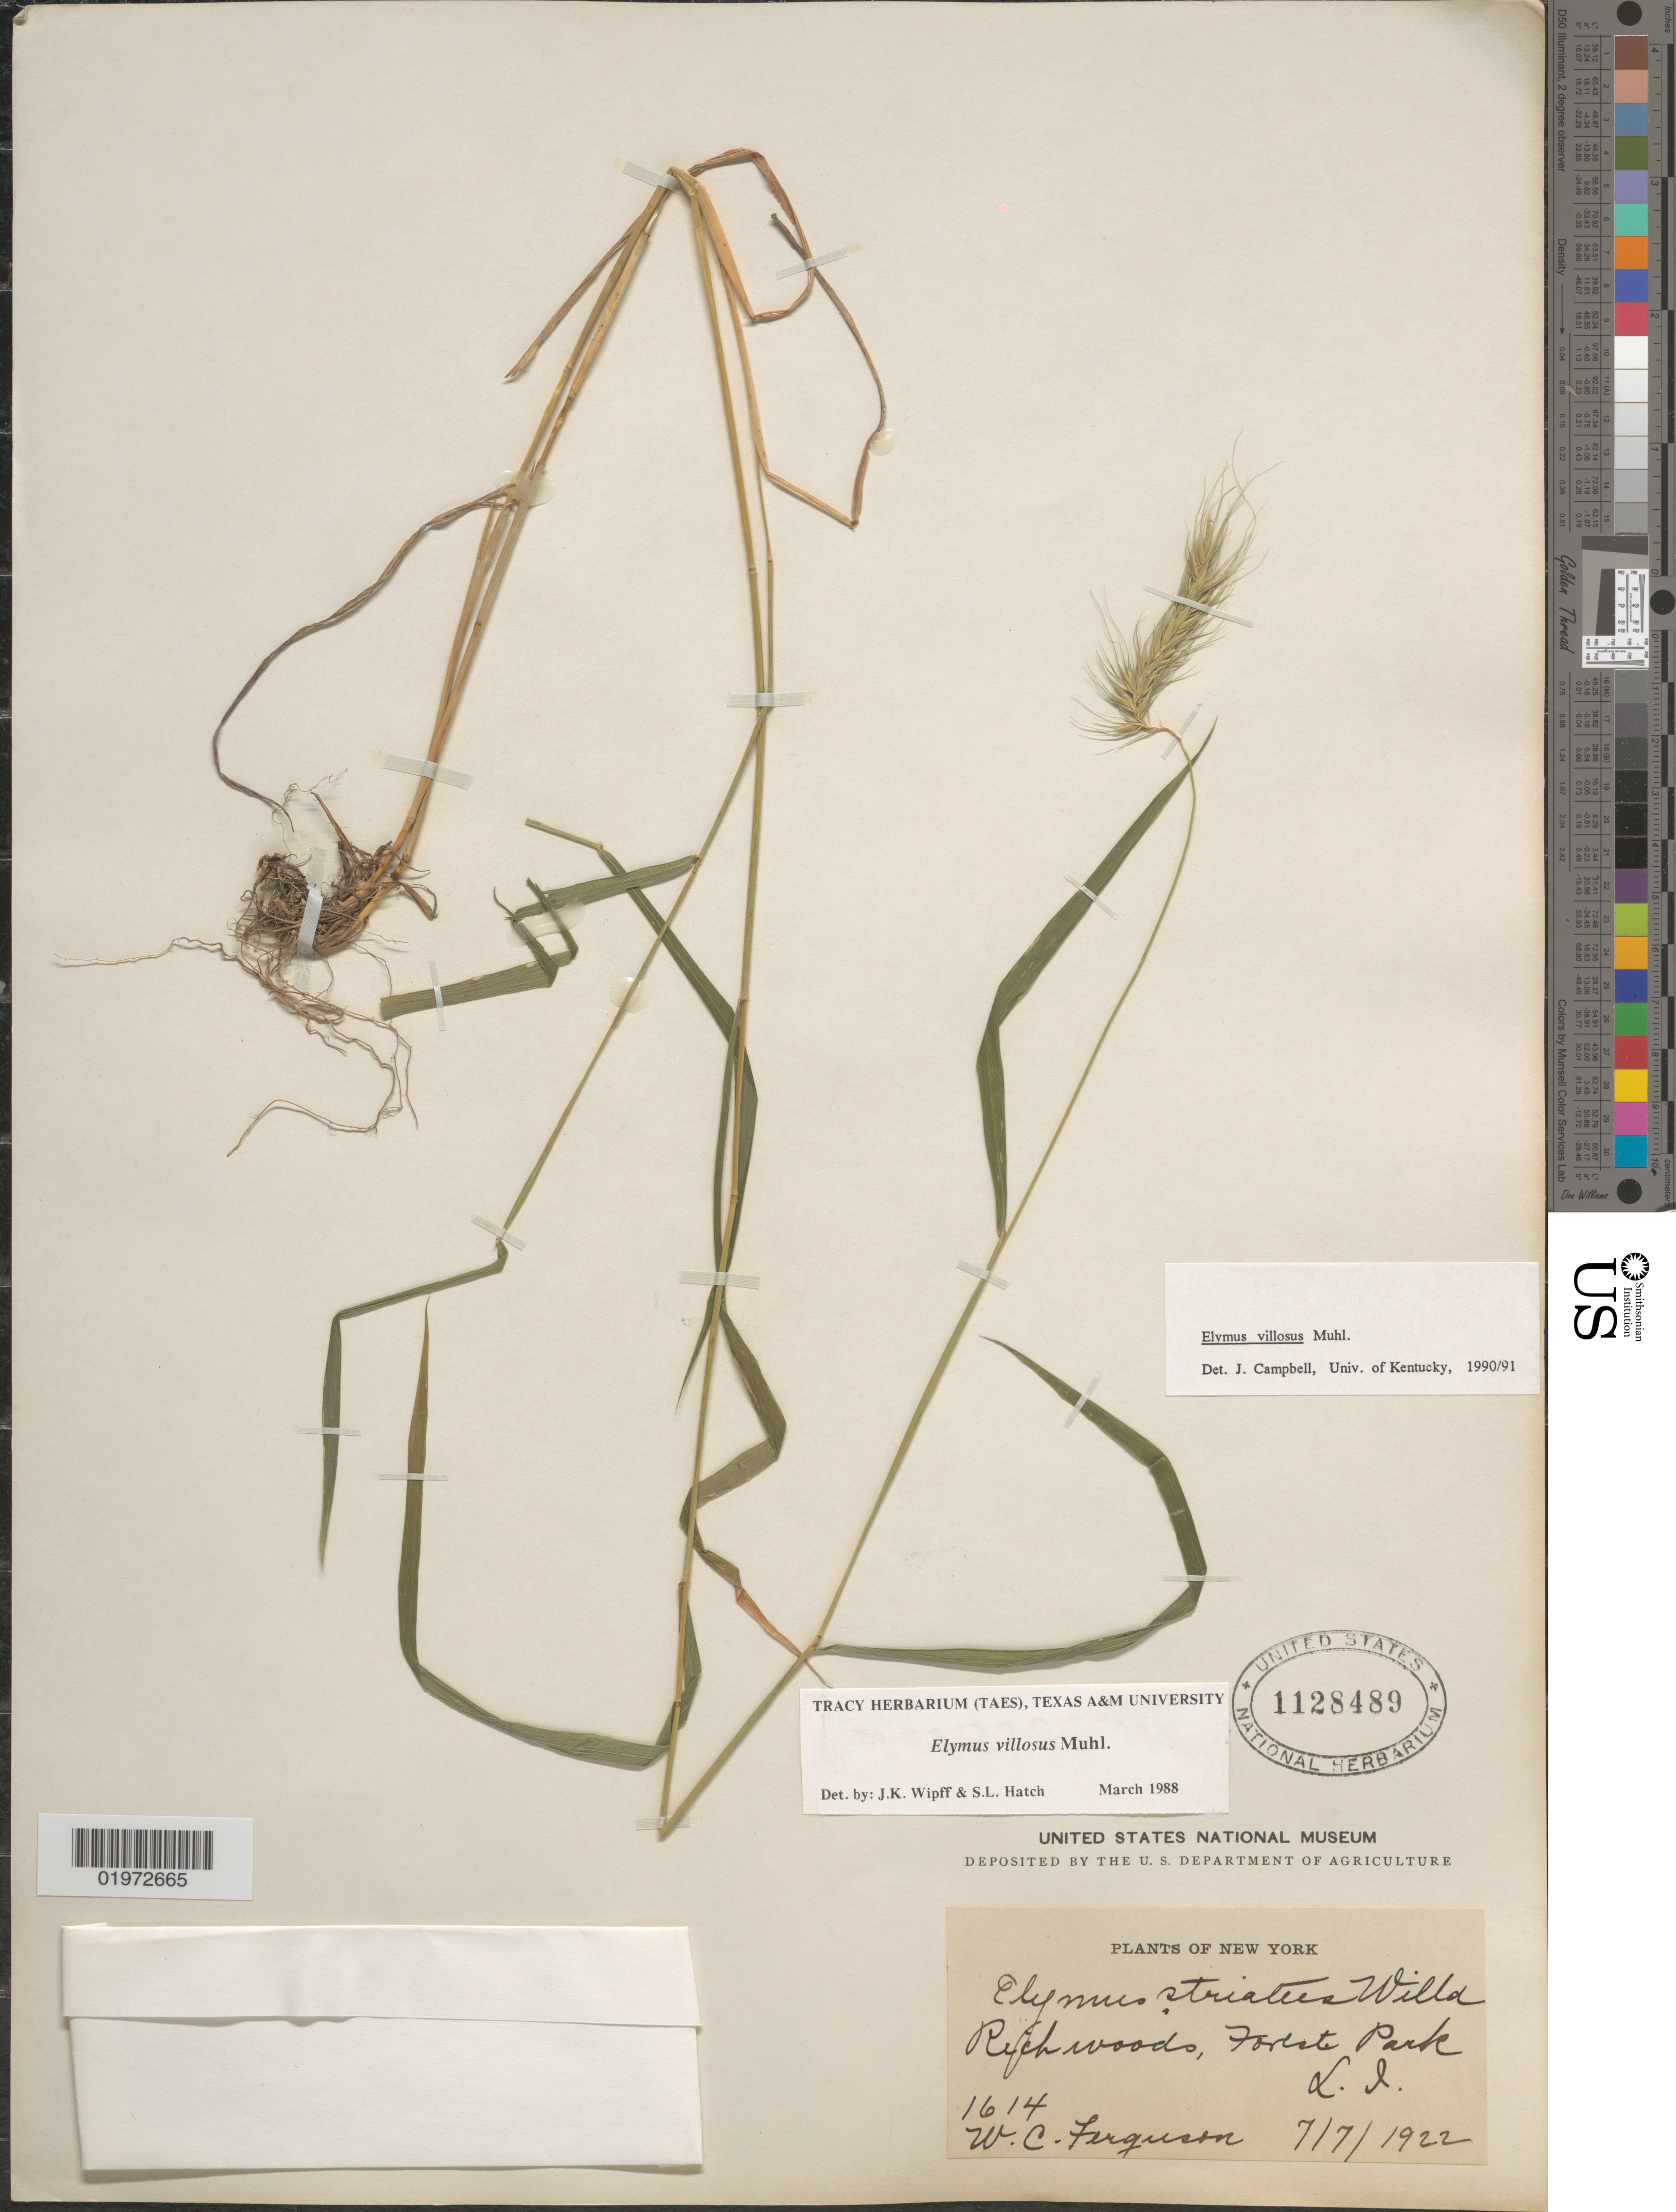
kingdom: Plantae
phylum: Tracheophyta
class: Liliopsida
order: Poales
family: Poaceae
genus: Elymus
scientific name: Elymus villosus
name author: Muhl. ex Willd.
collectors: W. Ferguson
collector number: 1614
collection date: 1922-07-07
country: United States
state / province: New York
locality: Rich woods, Forest Park. L.I.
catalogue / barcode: US 1128489